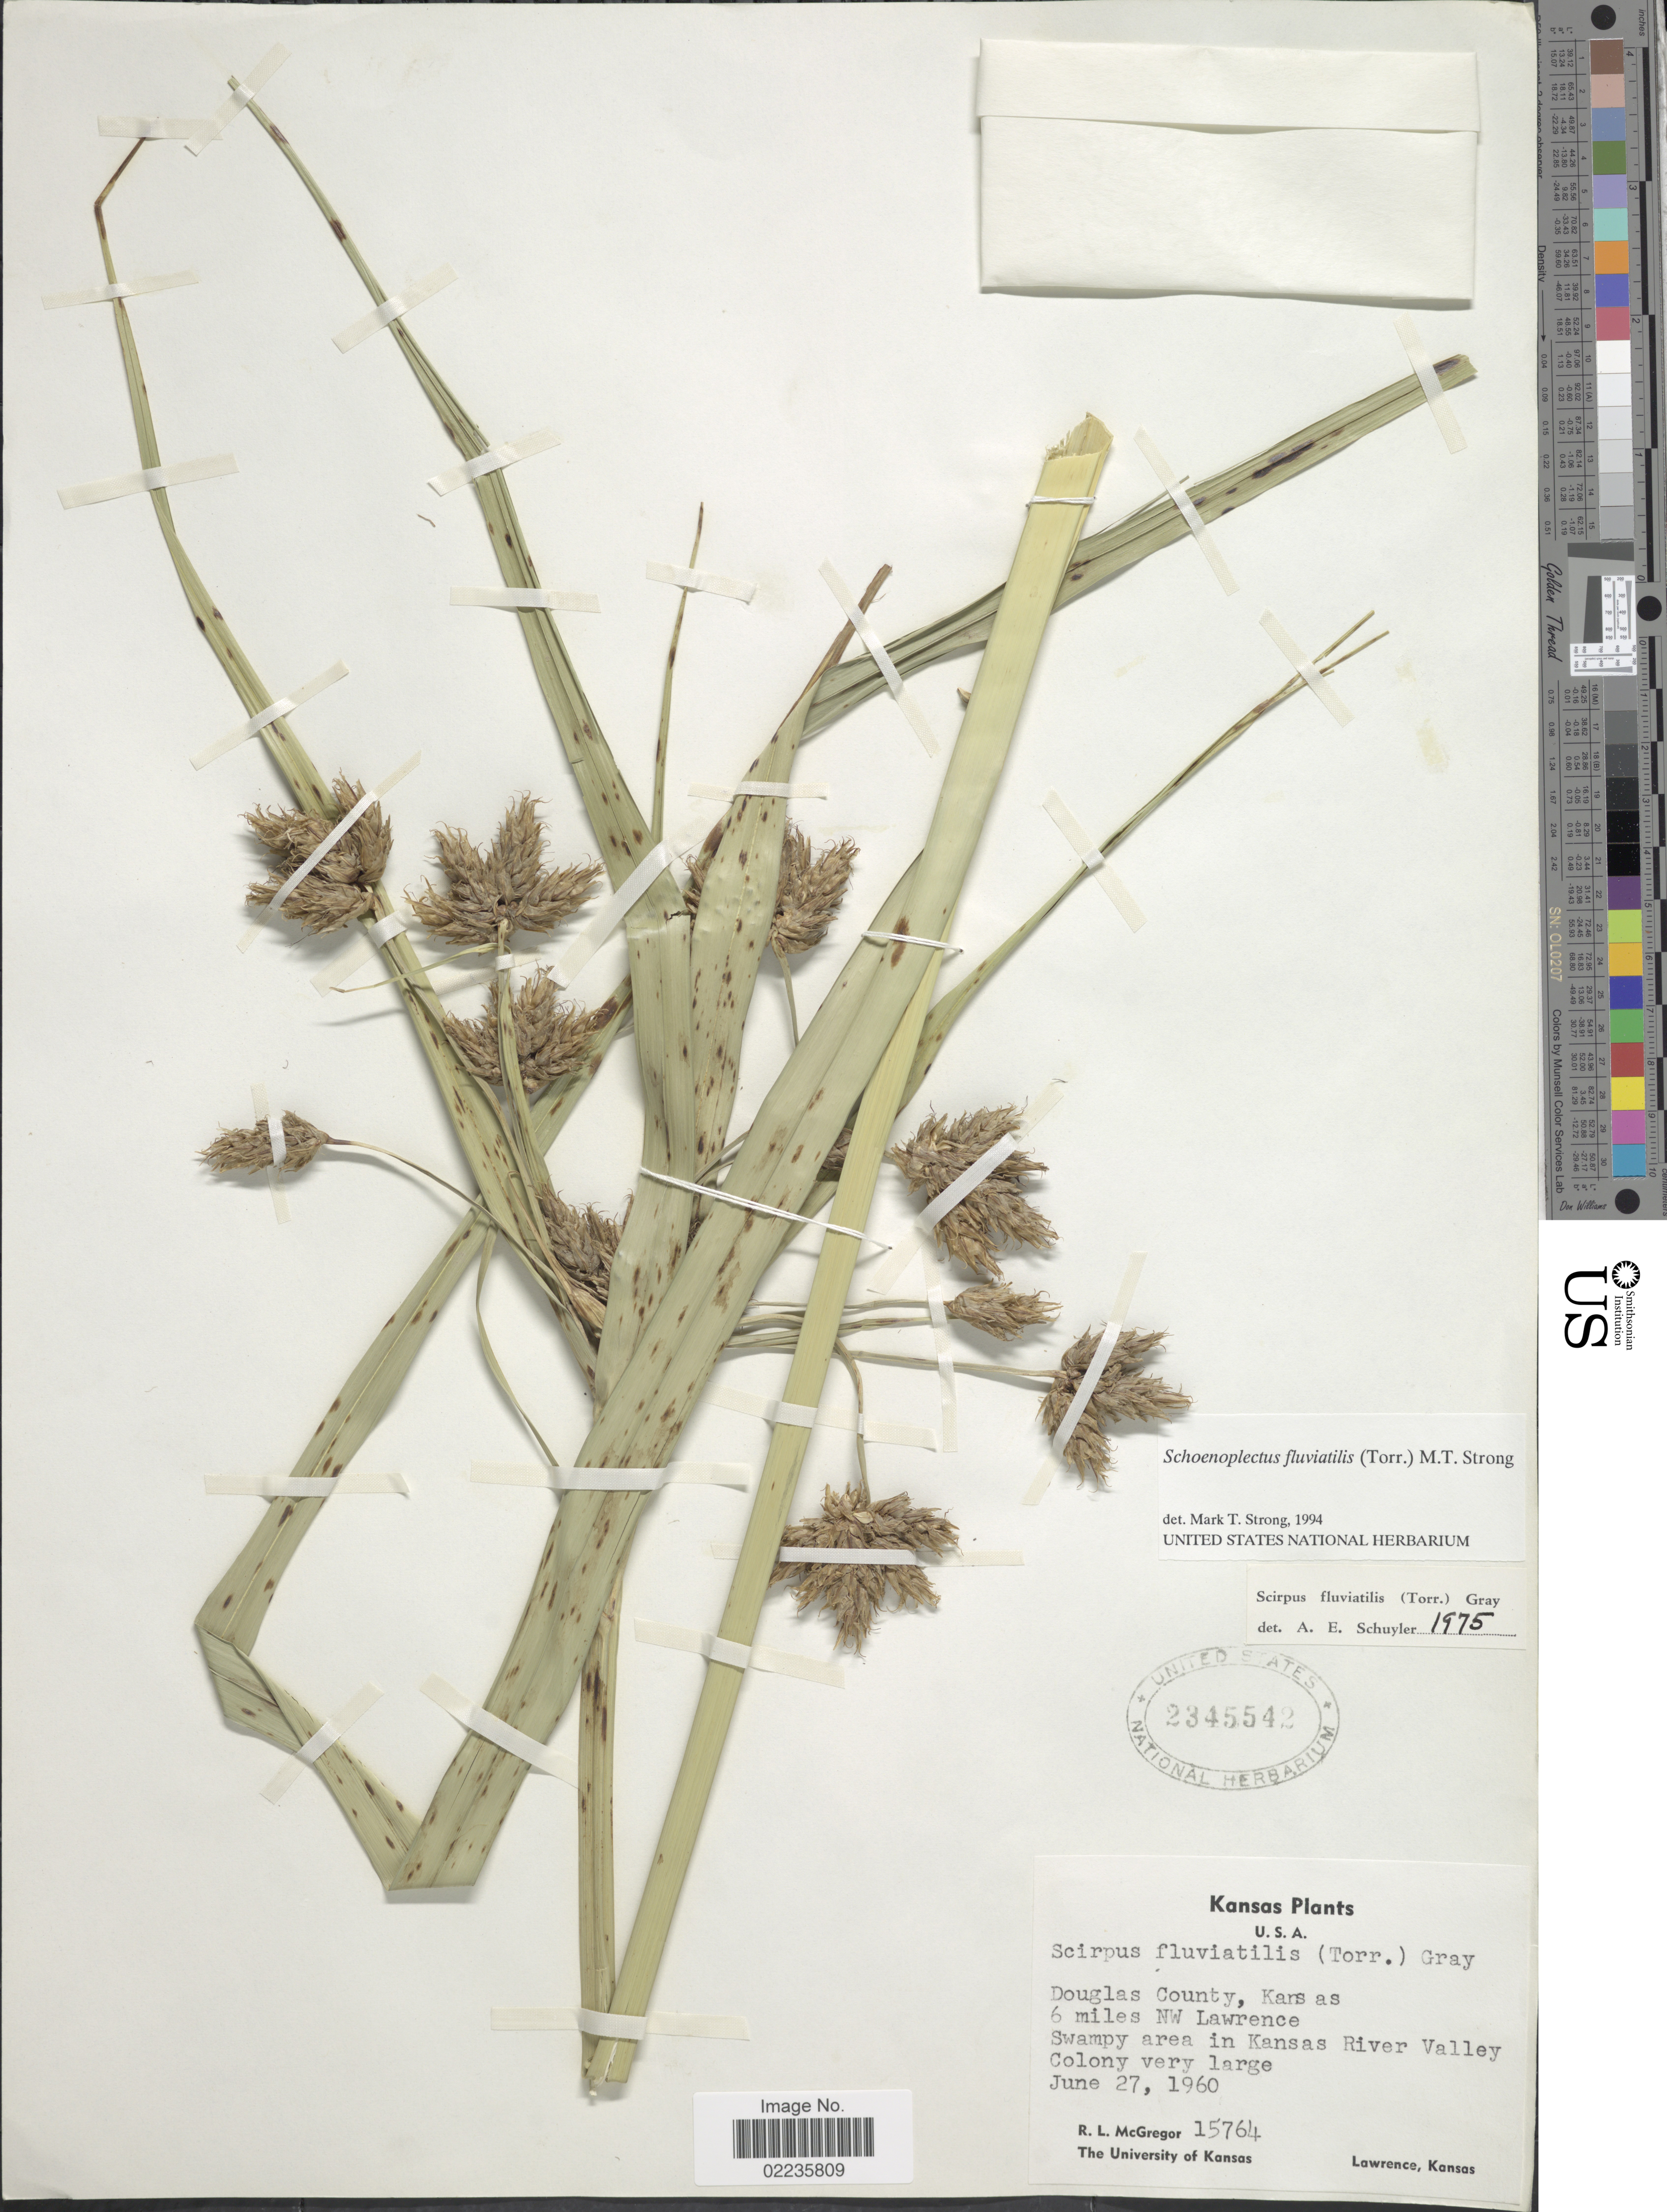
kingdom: Plantae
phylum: Tracheophyta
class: Liliopsida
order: Poales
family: Cyperaceae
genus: Bolboschoenus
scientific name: Bolboschoenus fluviatilis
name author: (Torr.) Soják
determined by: Strong, M. T., (US), Smithsonian Institution - National Museum of Natural History (UNITED STATES)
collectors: R. McGregor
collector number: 15764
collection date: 1960-06-27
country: United States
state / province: Kansas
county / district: Douglas County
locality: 6 miles NW Lawrence Swampy area in Kansas River Valley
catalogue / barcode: US 2345542